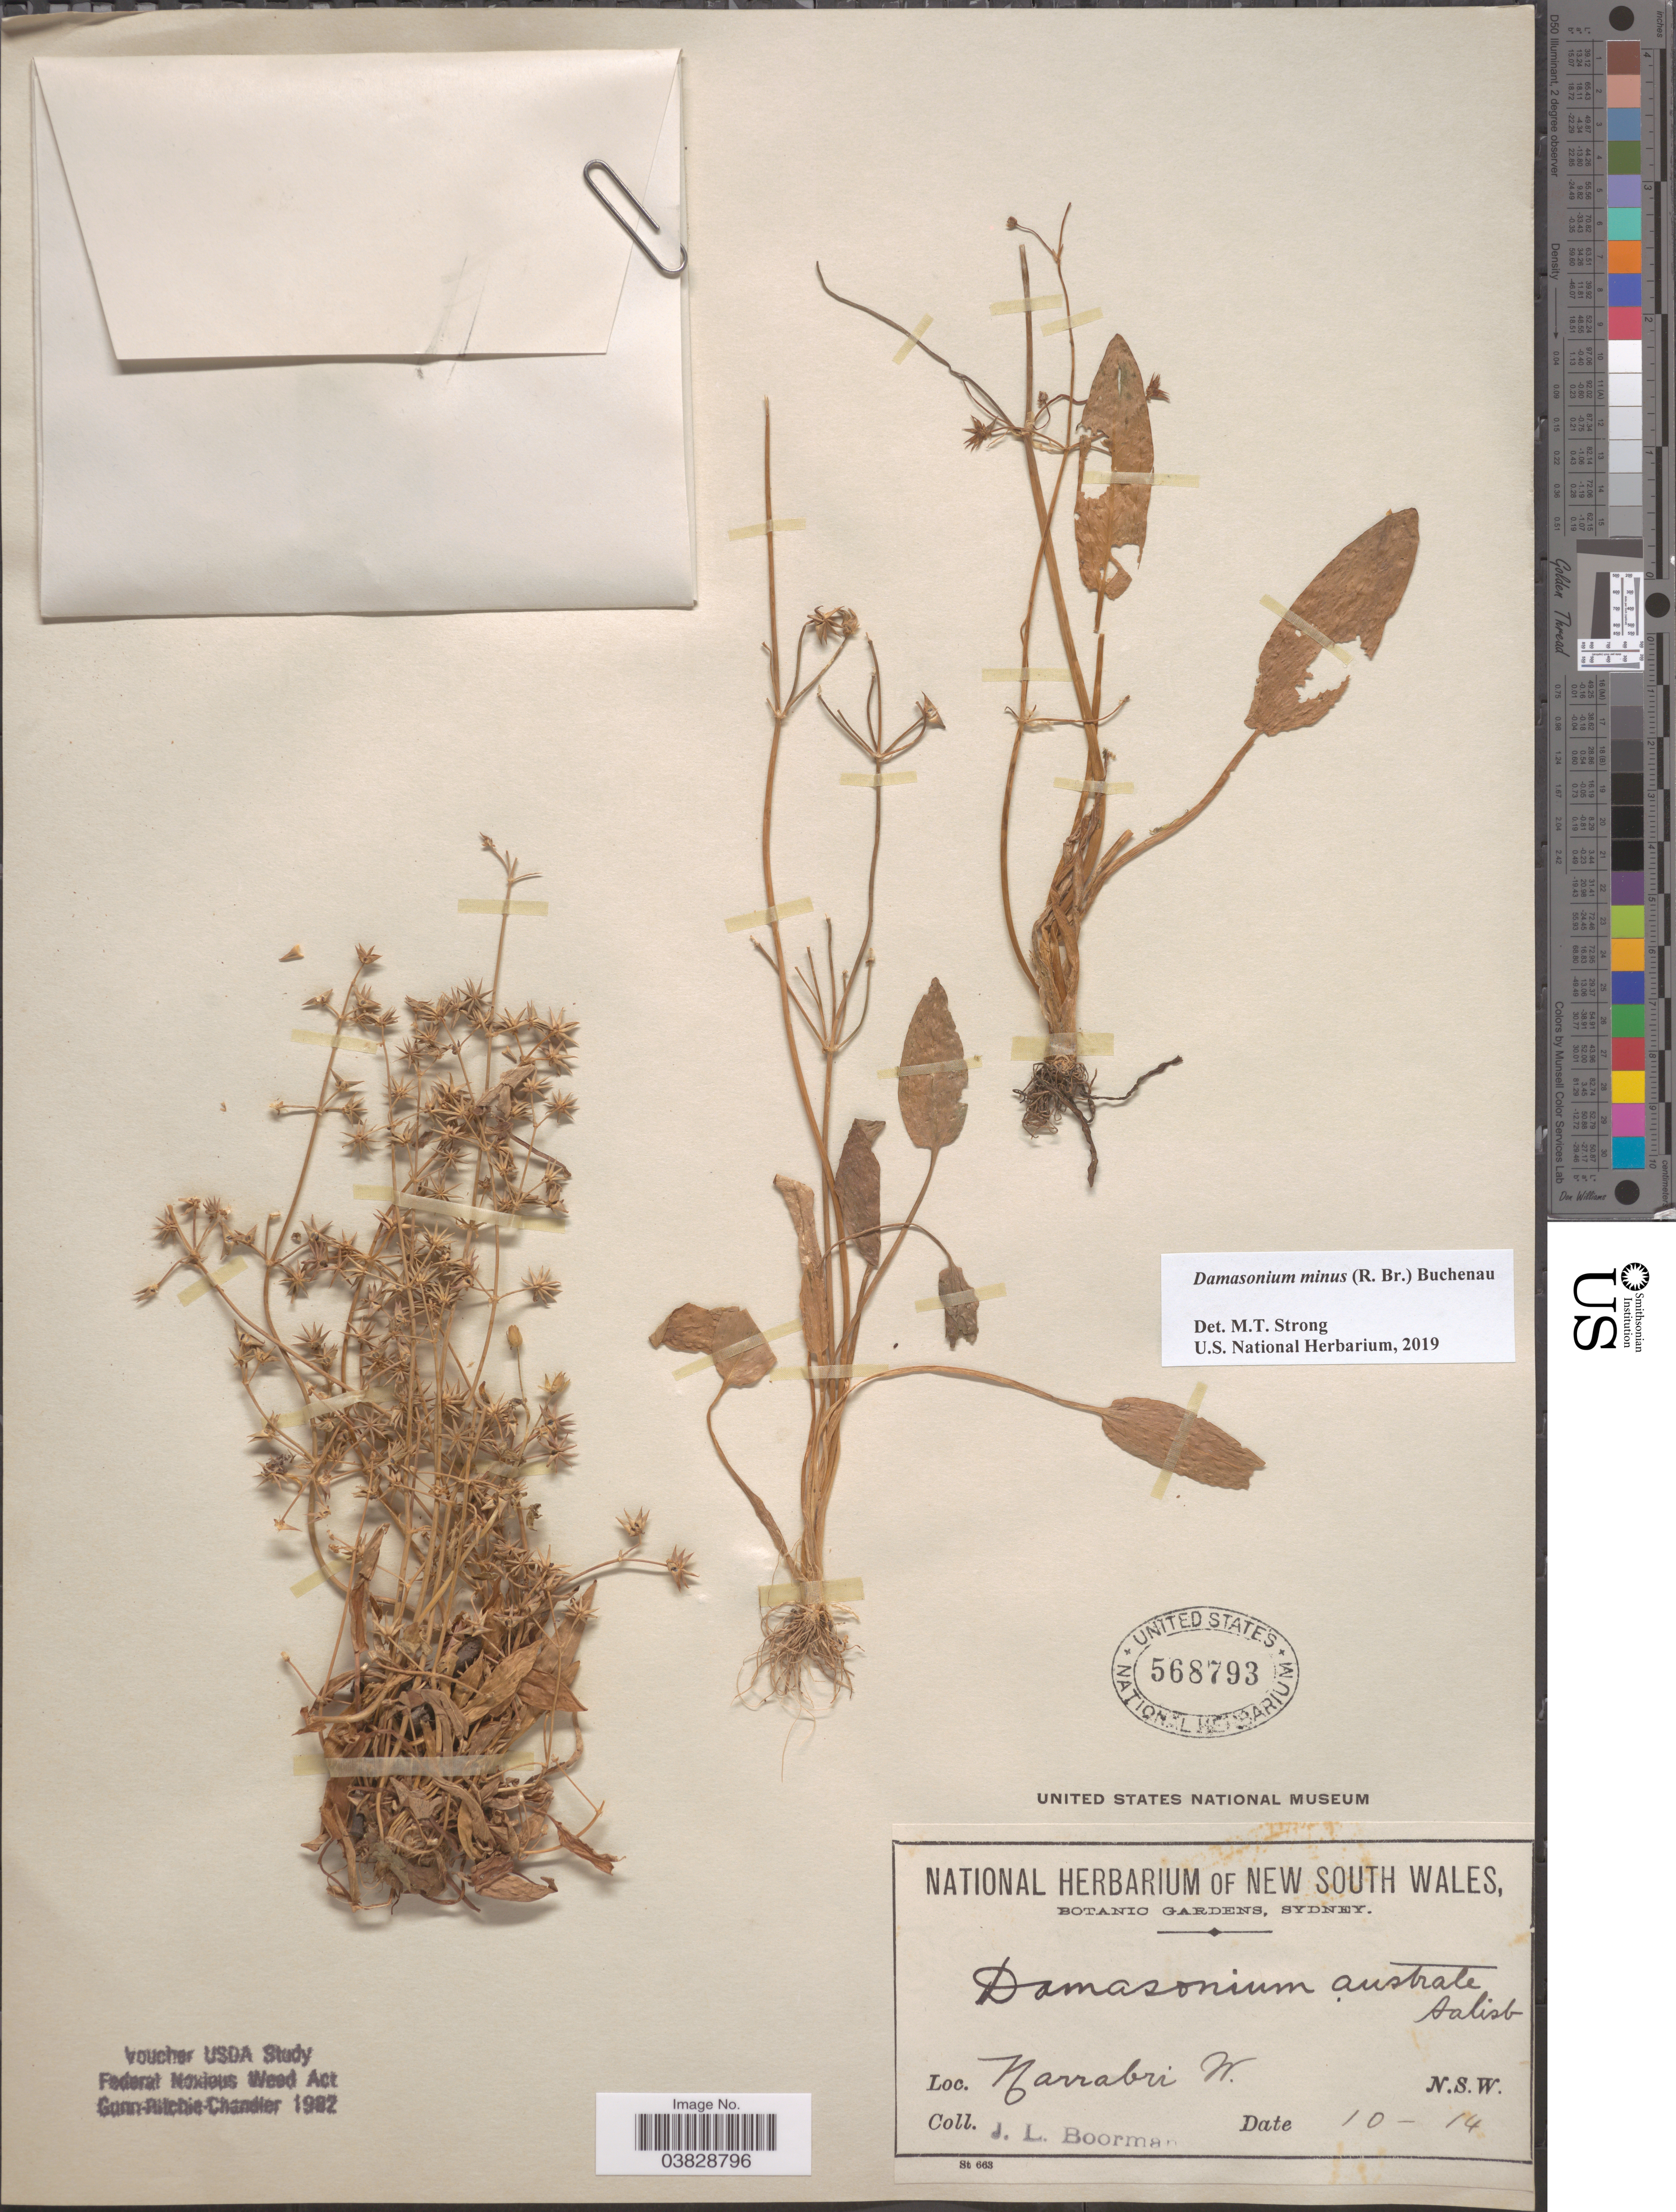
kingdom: Plantae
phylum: Tracheophyta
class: Liliopsida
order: Alismatales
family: Alismataceae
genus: Damasonium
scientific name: Damasonium minus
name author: (R. Br.) Buchenau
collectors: J. Boorman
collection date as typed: Transcribed d/m/y: /10/14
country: Australia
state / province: New South Wales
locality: Narrabri W.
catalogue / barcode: US 568793